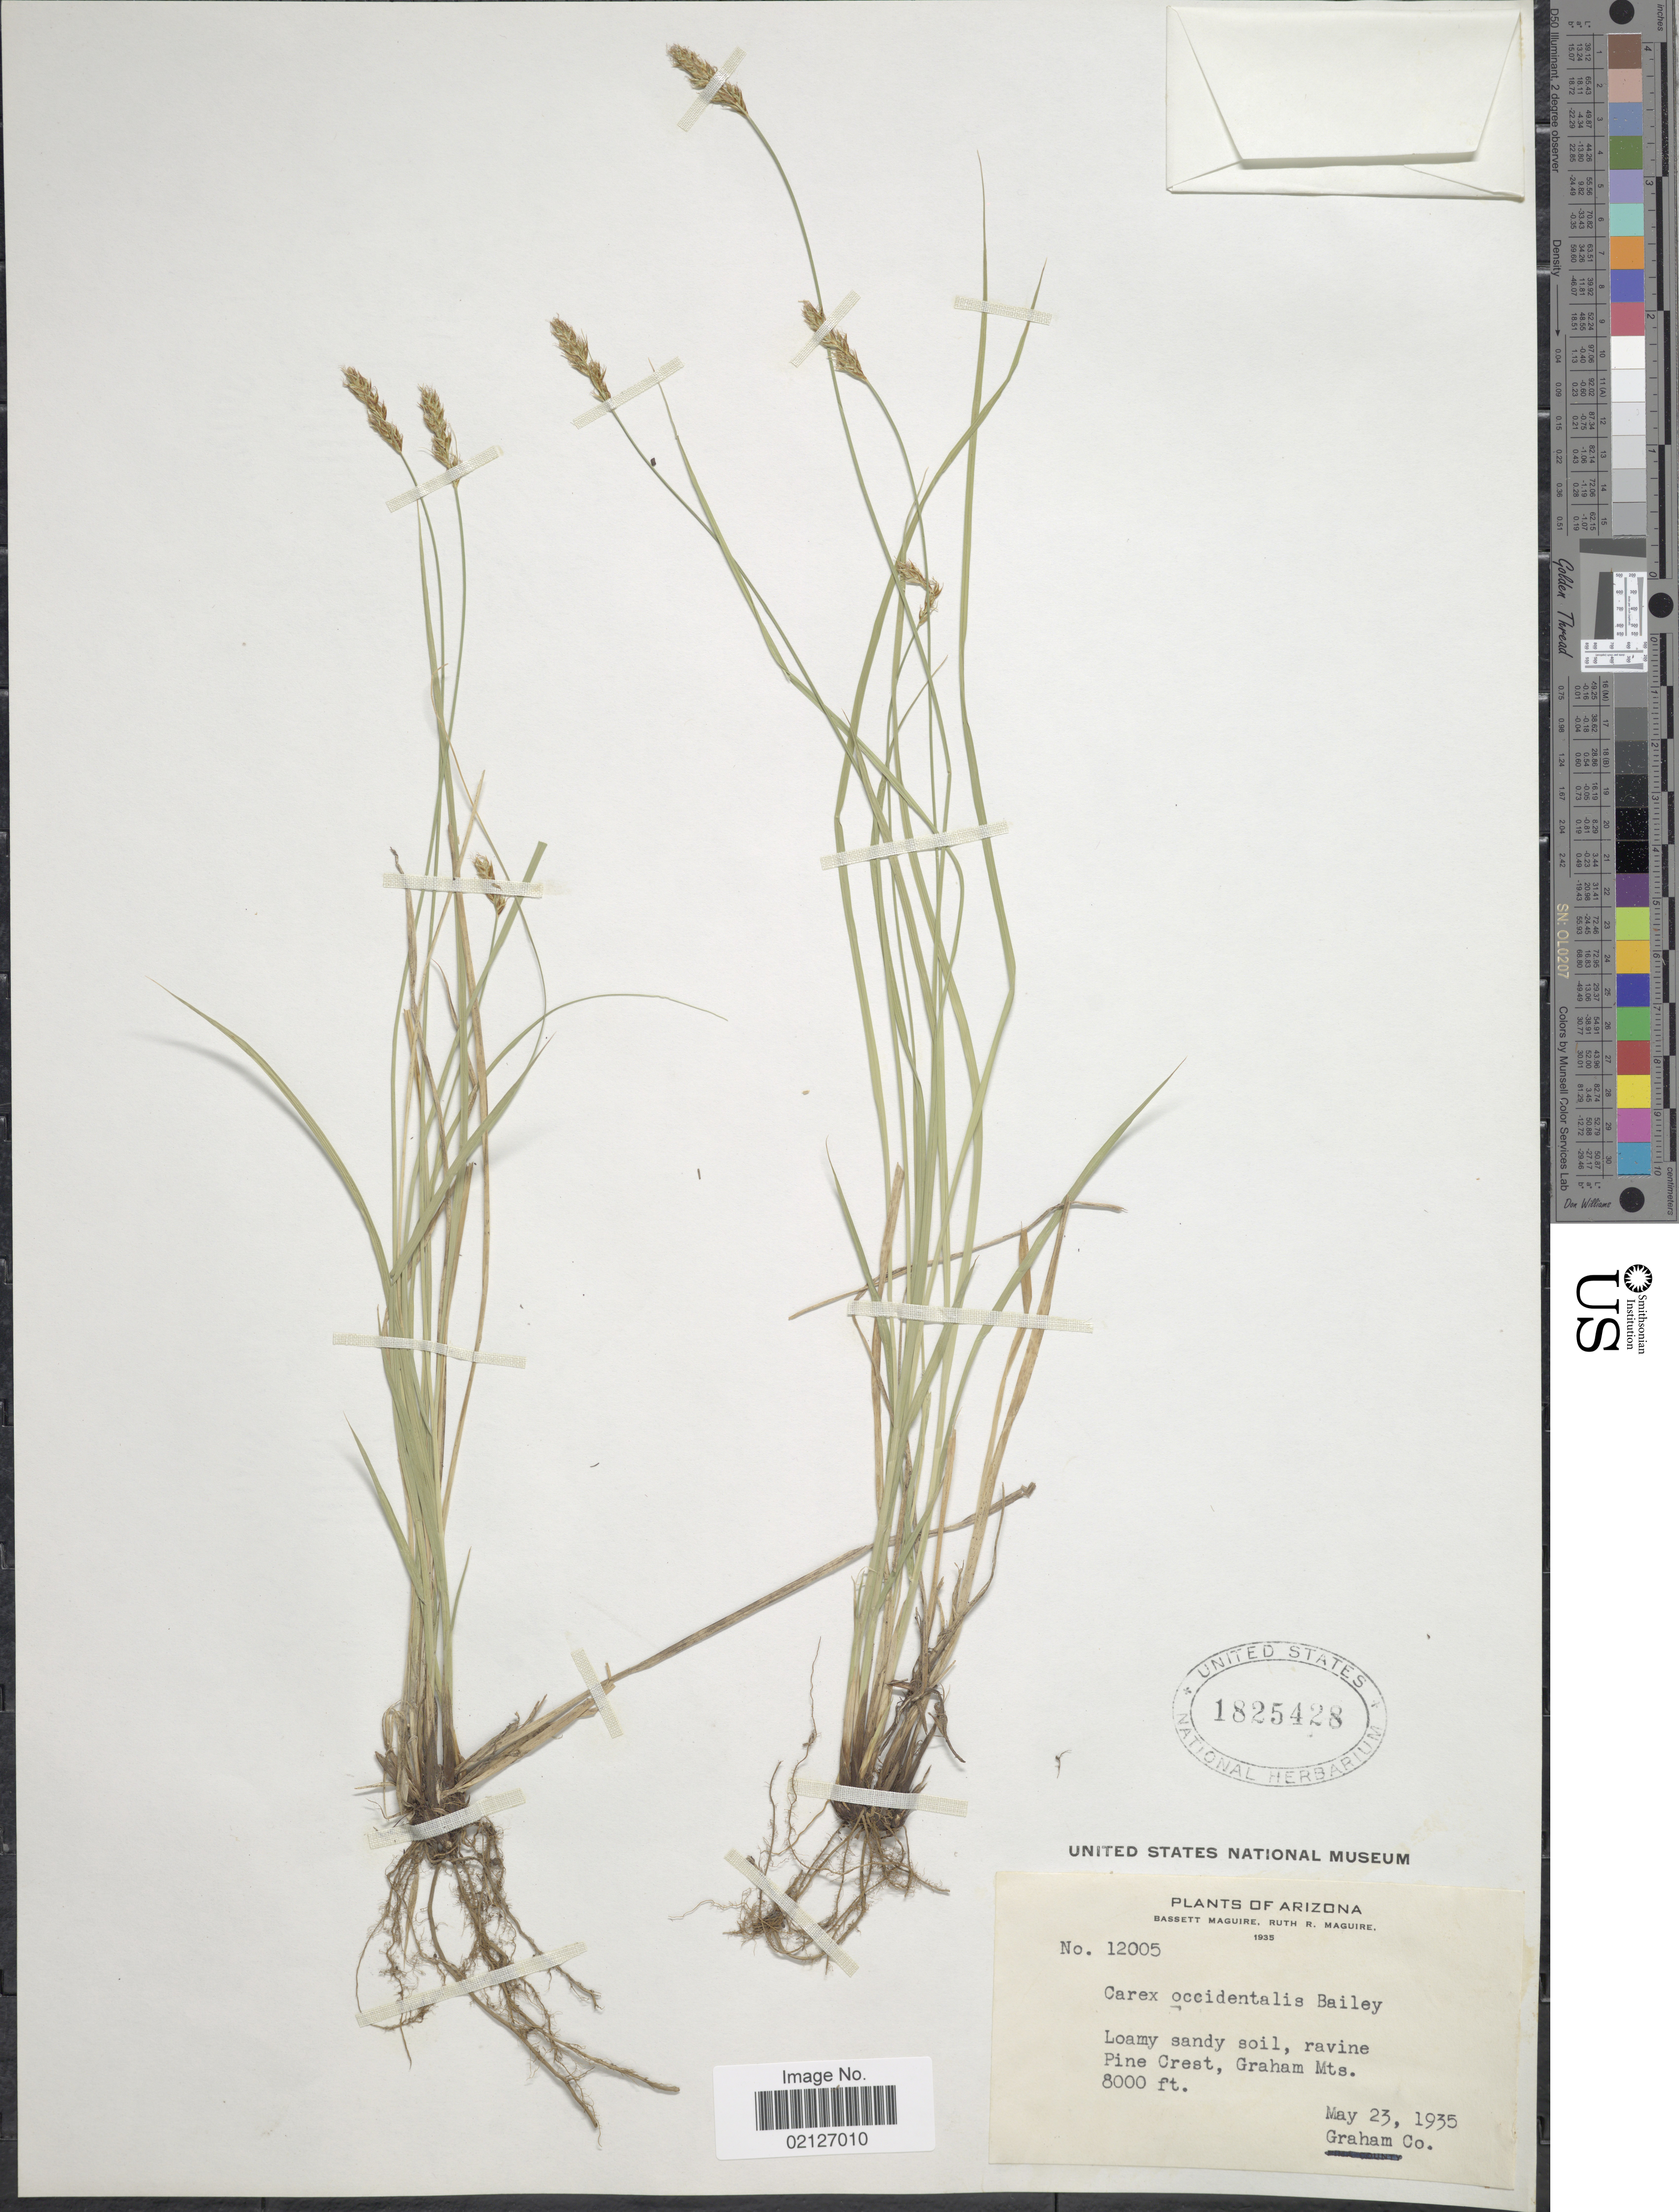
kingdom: Plantae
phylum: Tracheophyta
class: Liliopsida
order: Poales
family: Cyperaceae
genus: Carex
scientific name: Carex occidentalis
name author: L.H. Bailey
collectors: B. Maguire & R. R. Maguire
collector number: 12005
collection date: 1935-05-23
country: United States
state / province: Arizona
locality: Loamy sandy soil, ravine Pine Crest, Graham Mts., Graham Co.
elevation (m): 2438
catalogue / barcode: US 1825428